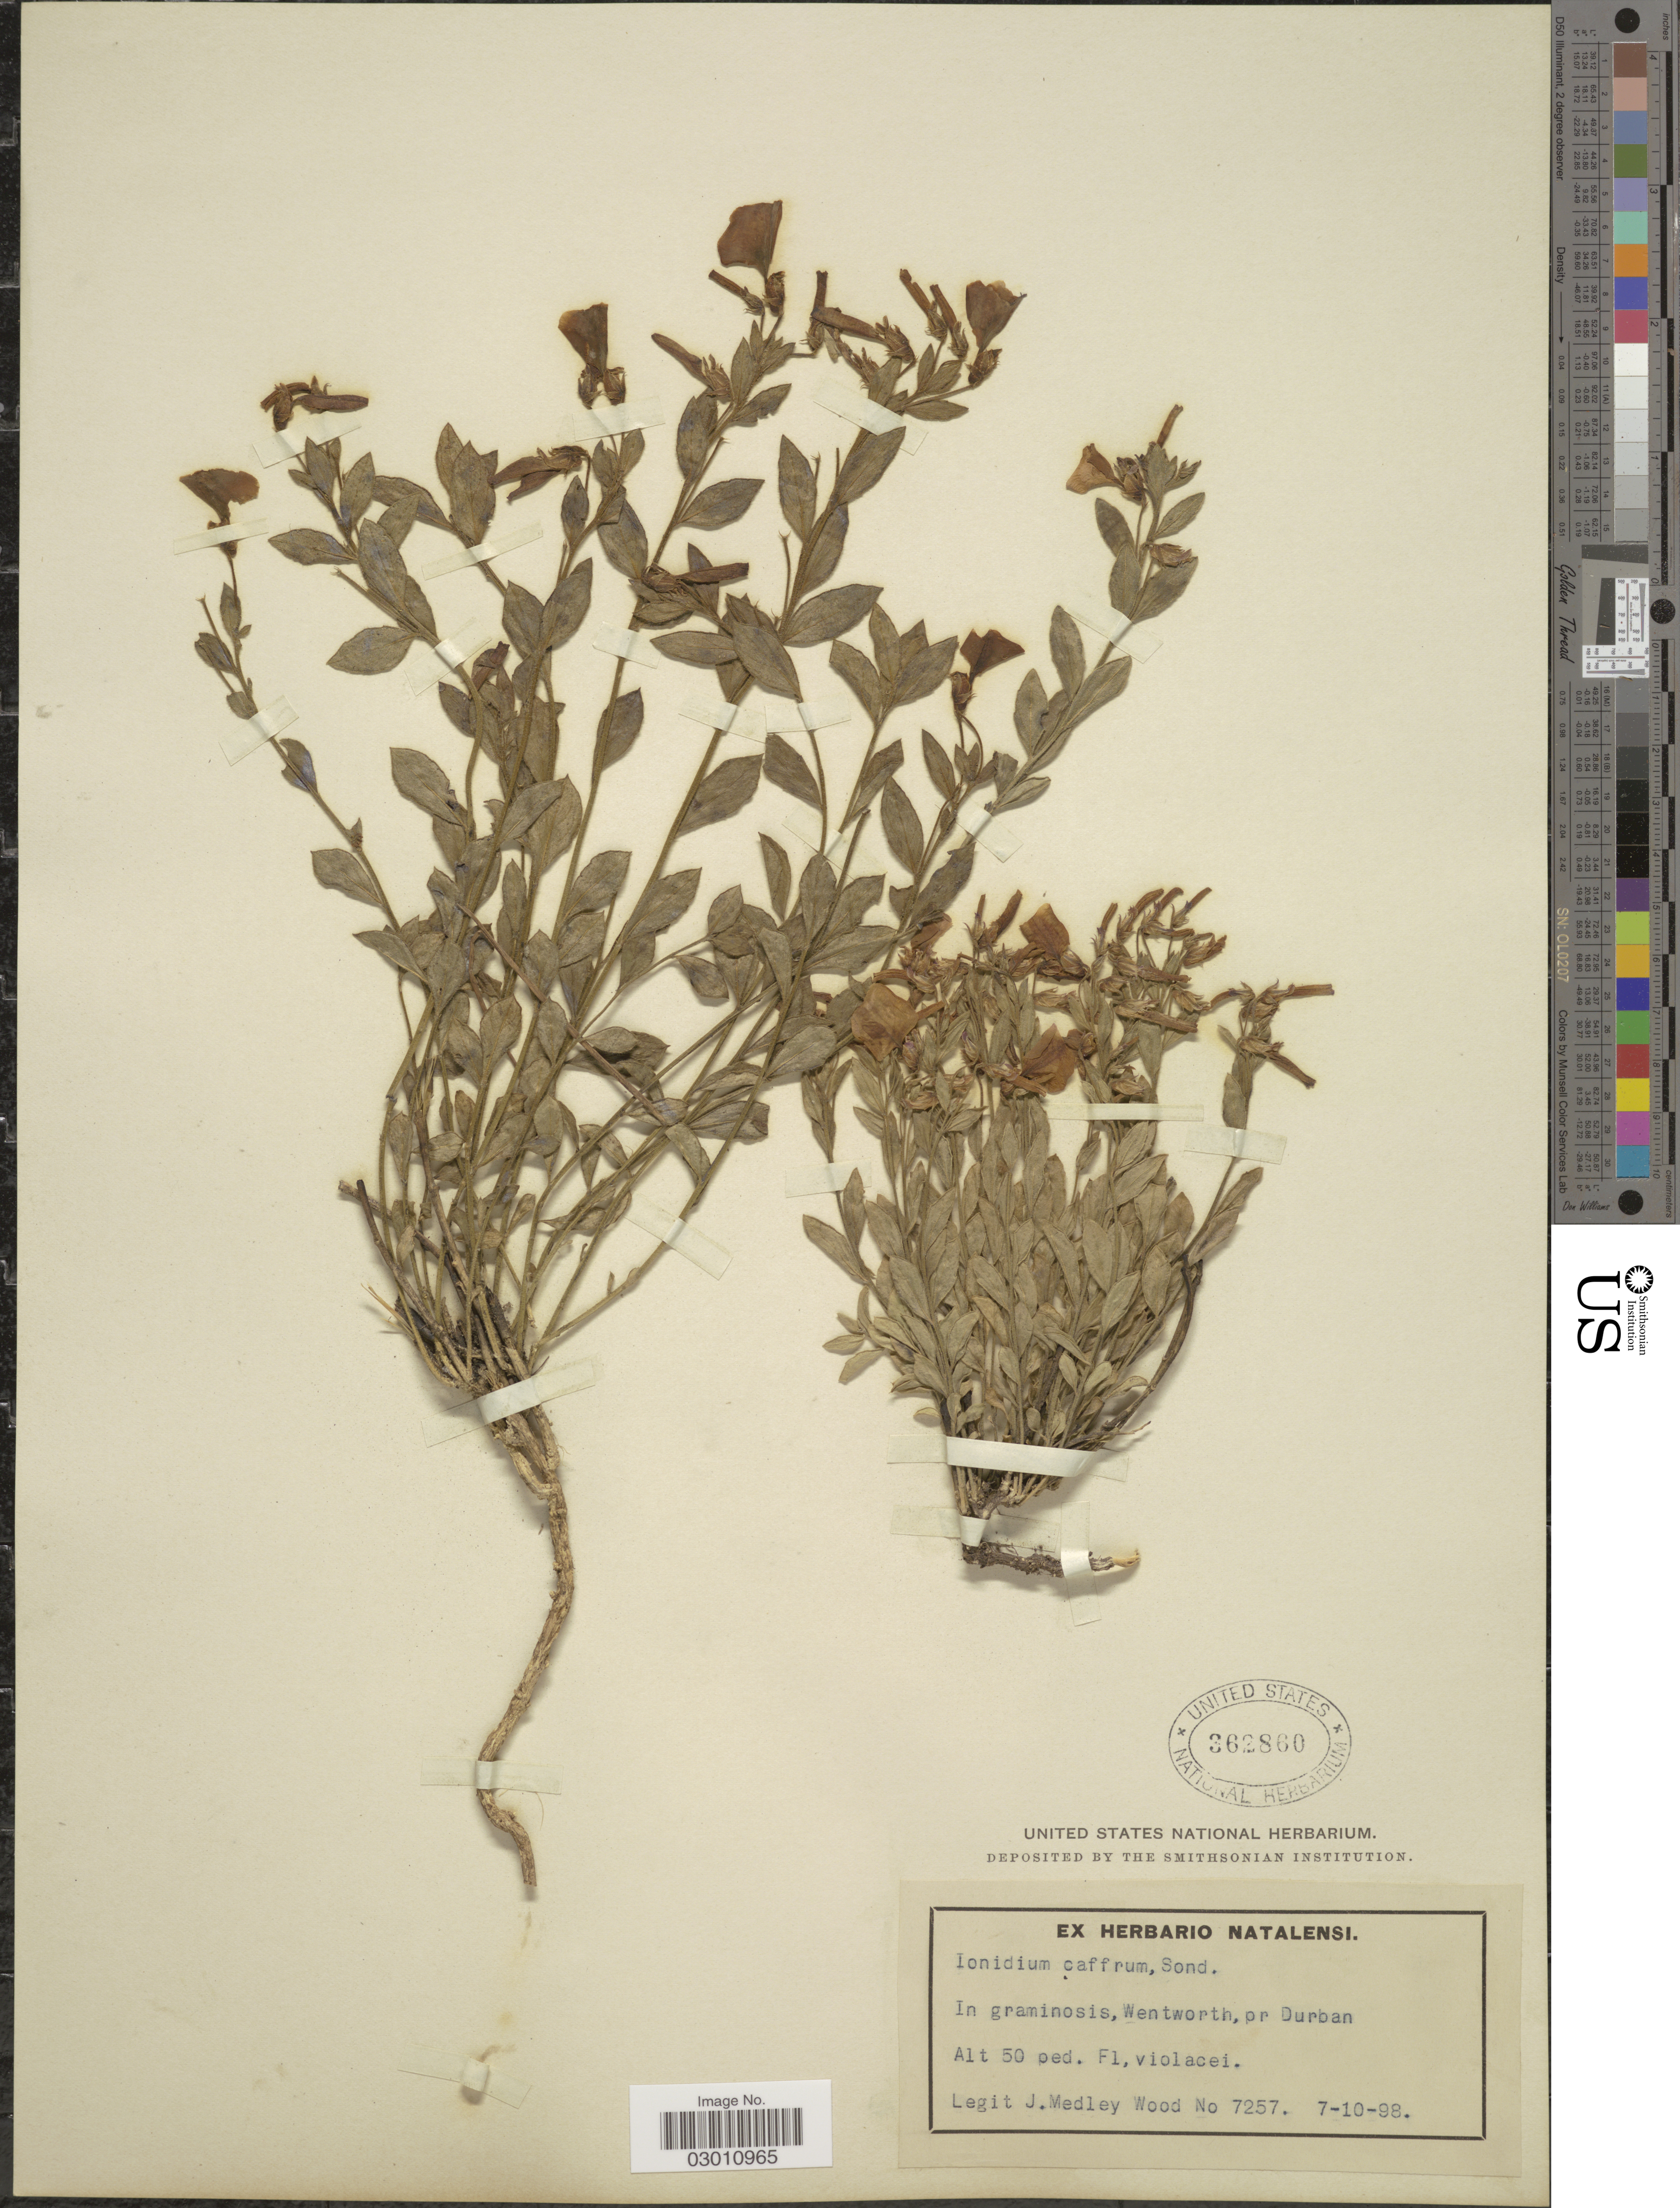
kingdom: Plantae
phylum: Tracheophyta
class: Magnoliopsida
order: Malpighiales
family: Violaceae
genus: Pigea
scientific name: Pigea caffra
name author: (Sond.) P.I. Forst.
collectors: J. M. Wood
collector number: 7257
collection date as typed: Transcribed d/m/y: 7/10/98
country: South Africa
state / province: KwaZulu-Natal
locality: In graminosis, Wentworth, pr Durban.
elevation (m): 15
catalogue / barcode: US 362860